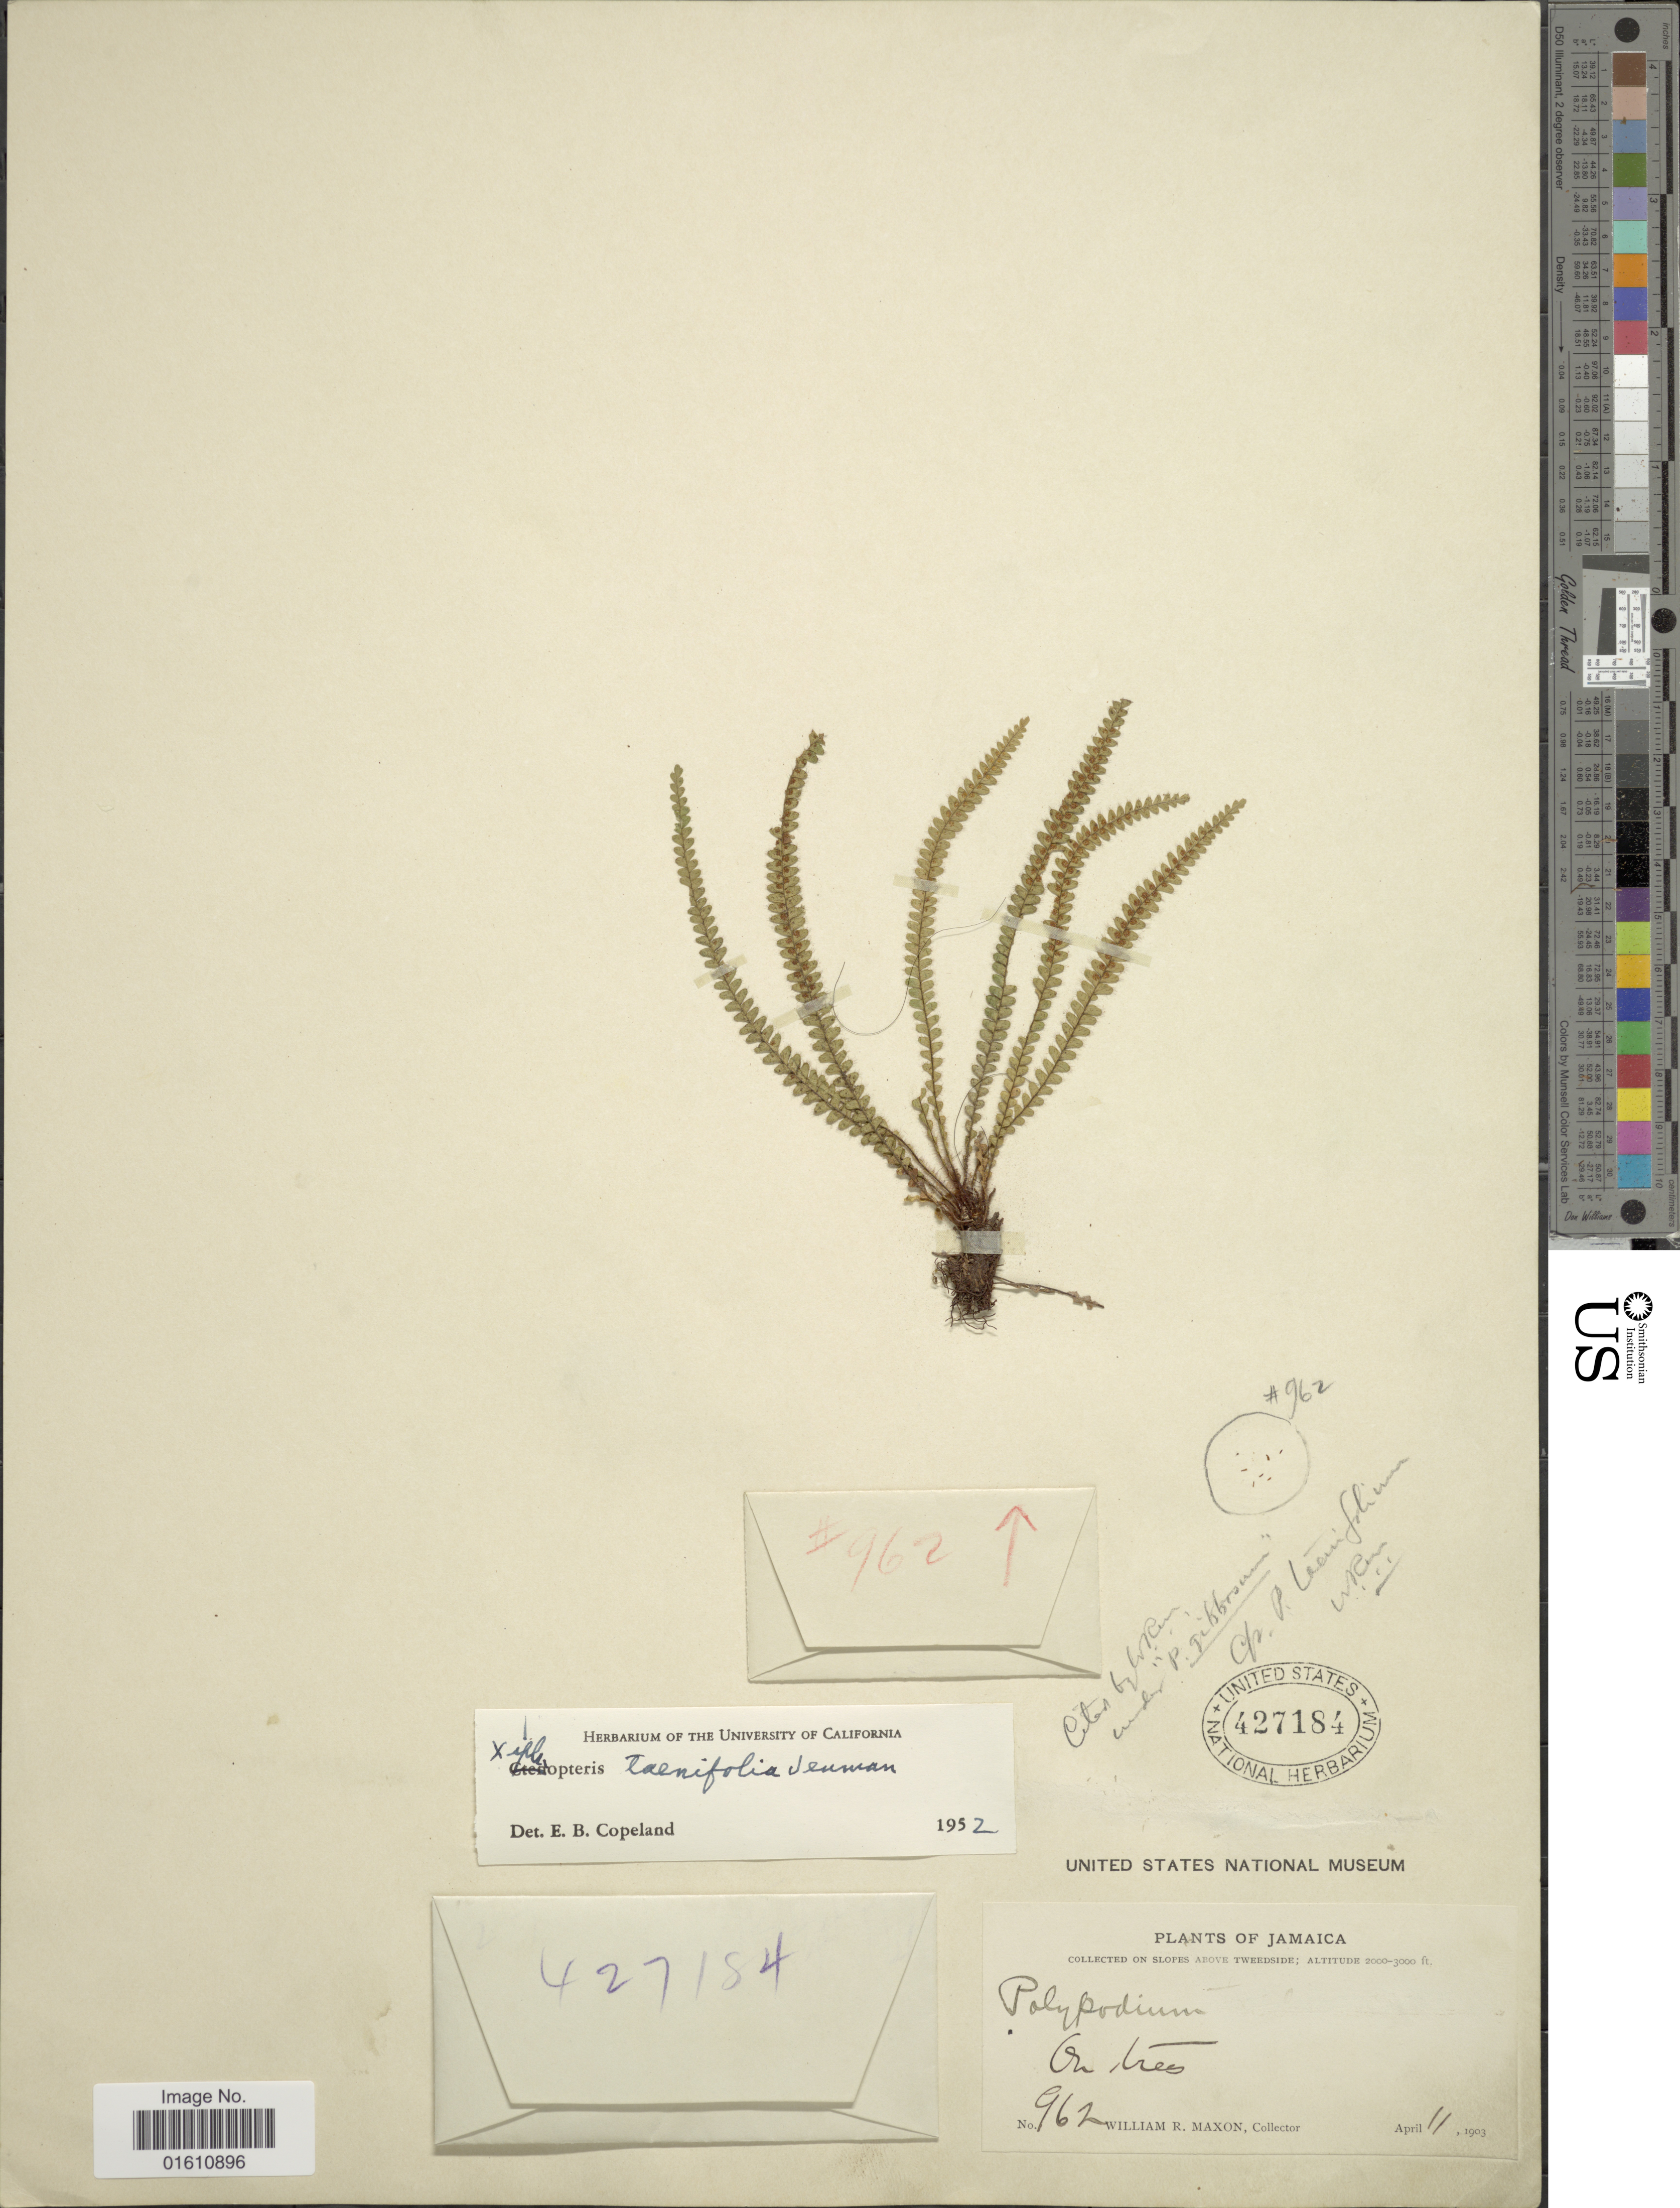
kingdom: Plantae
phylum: Tracheophyta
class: Polypodiopsida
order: Polypodiales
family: Polypodiaceae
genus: Moranopteris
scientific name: Moranopteris taenifolia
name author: (Jenman) R. Y. Hirai & J. Prado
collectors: W. R. Maxon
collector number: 961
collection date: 1903-04-11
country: Jamaica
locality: On slopes above Tweedside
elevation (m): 610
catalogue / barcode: US 427184